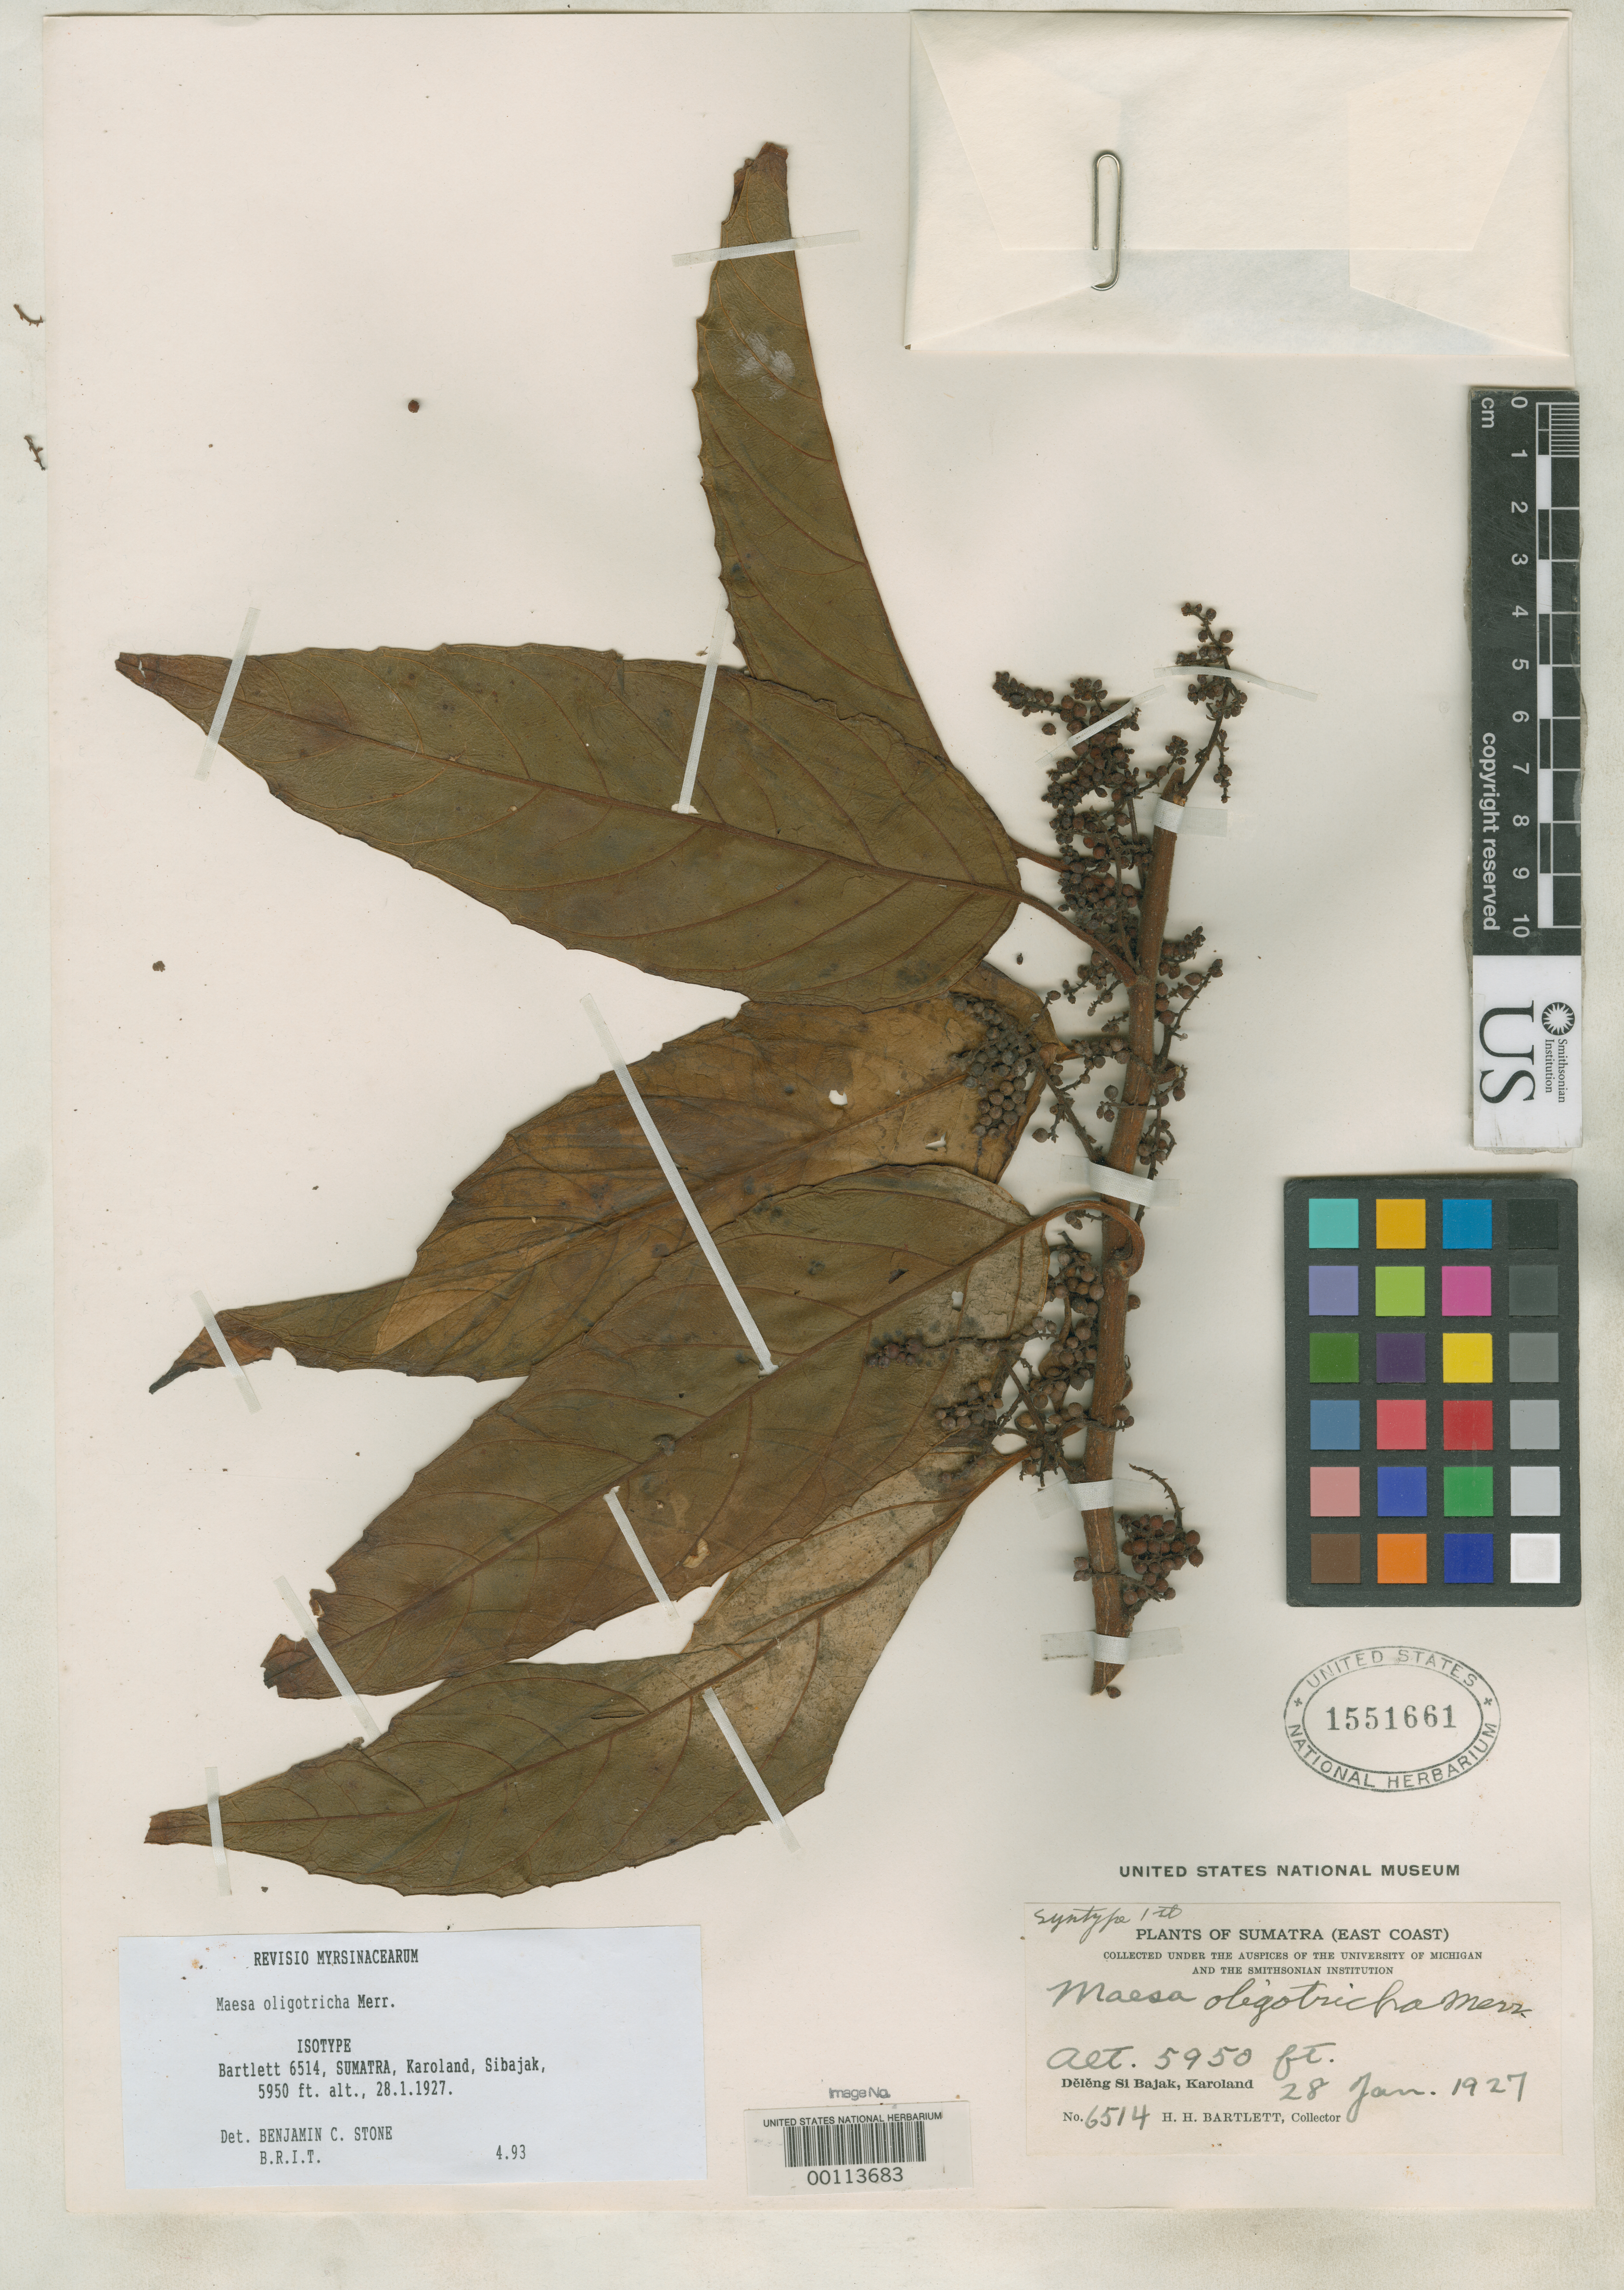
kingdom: Plantae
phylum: Tracheophyta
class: Magnoliopsida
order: Ericales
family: Primulaceae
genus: Maesa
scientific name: Maesa oligotricha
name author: Merr.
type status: Isosyntype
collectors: H. H. Bartlett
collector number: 6514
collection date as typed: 28 Jan 1927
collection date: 1927-01-28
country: Indonesia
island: Sumatra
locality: Deleng Si Bajak, Karoland.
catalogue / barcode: US 1551661